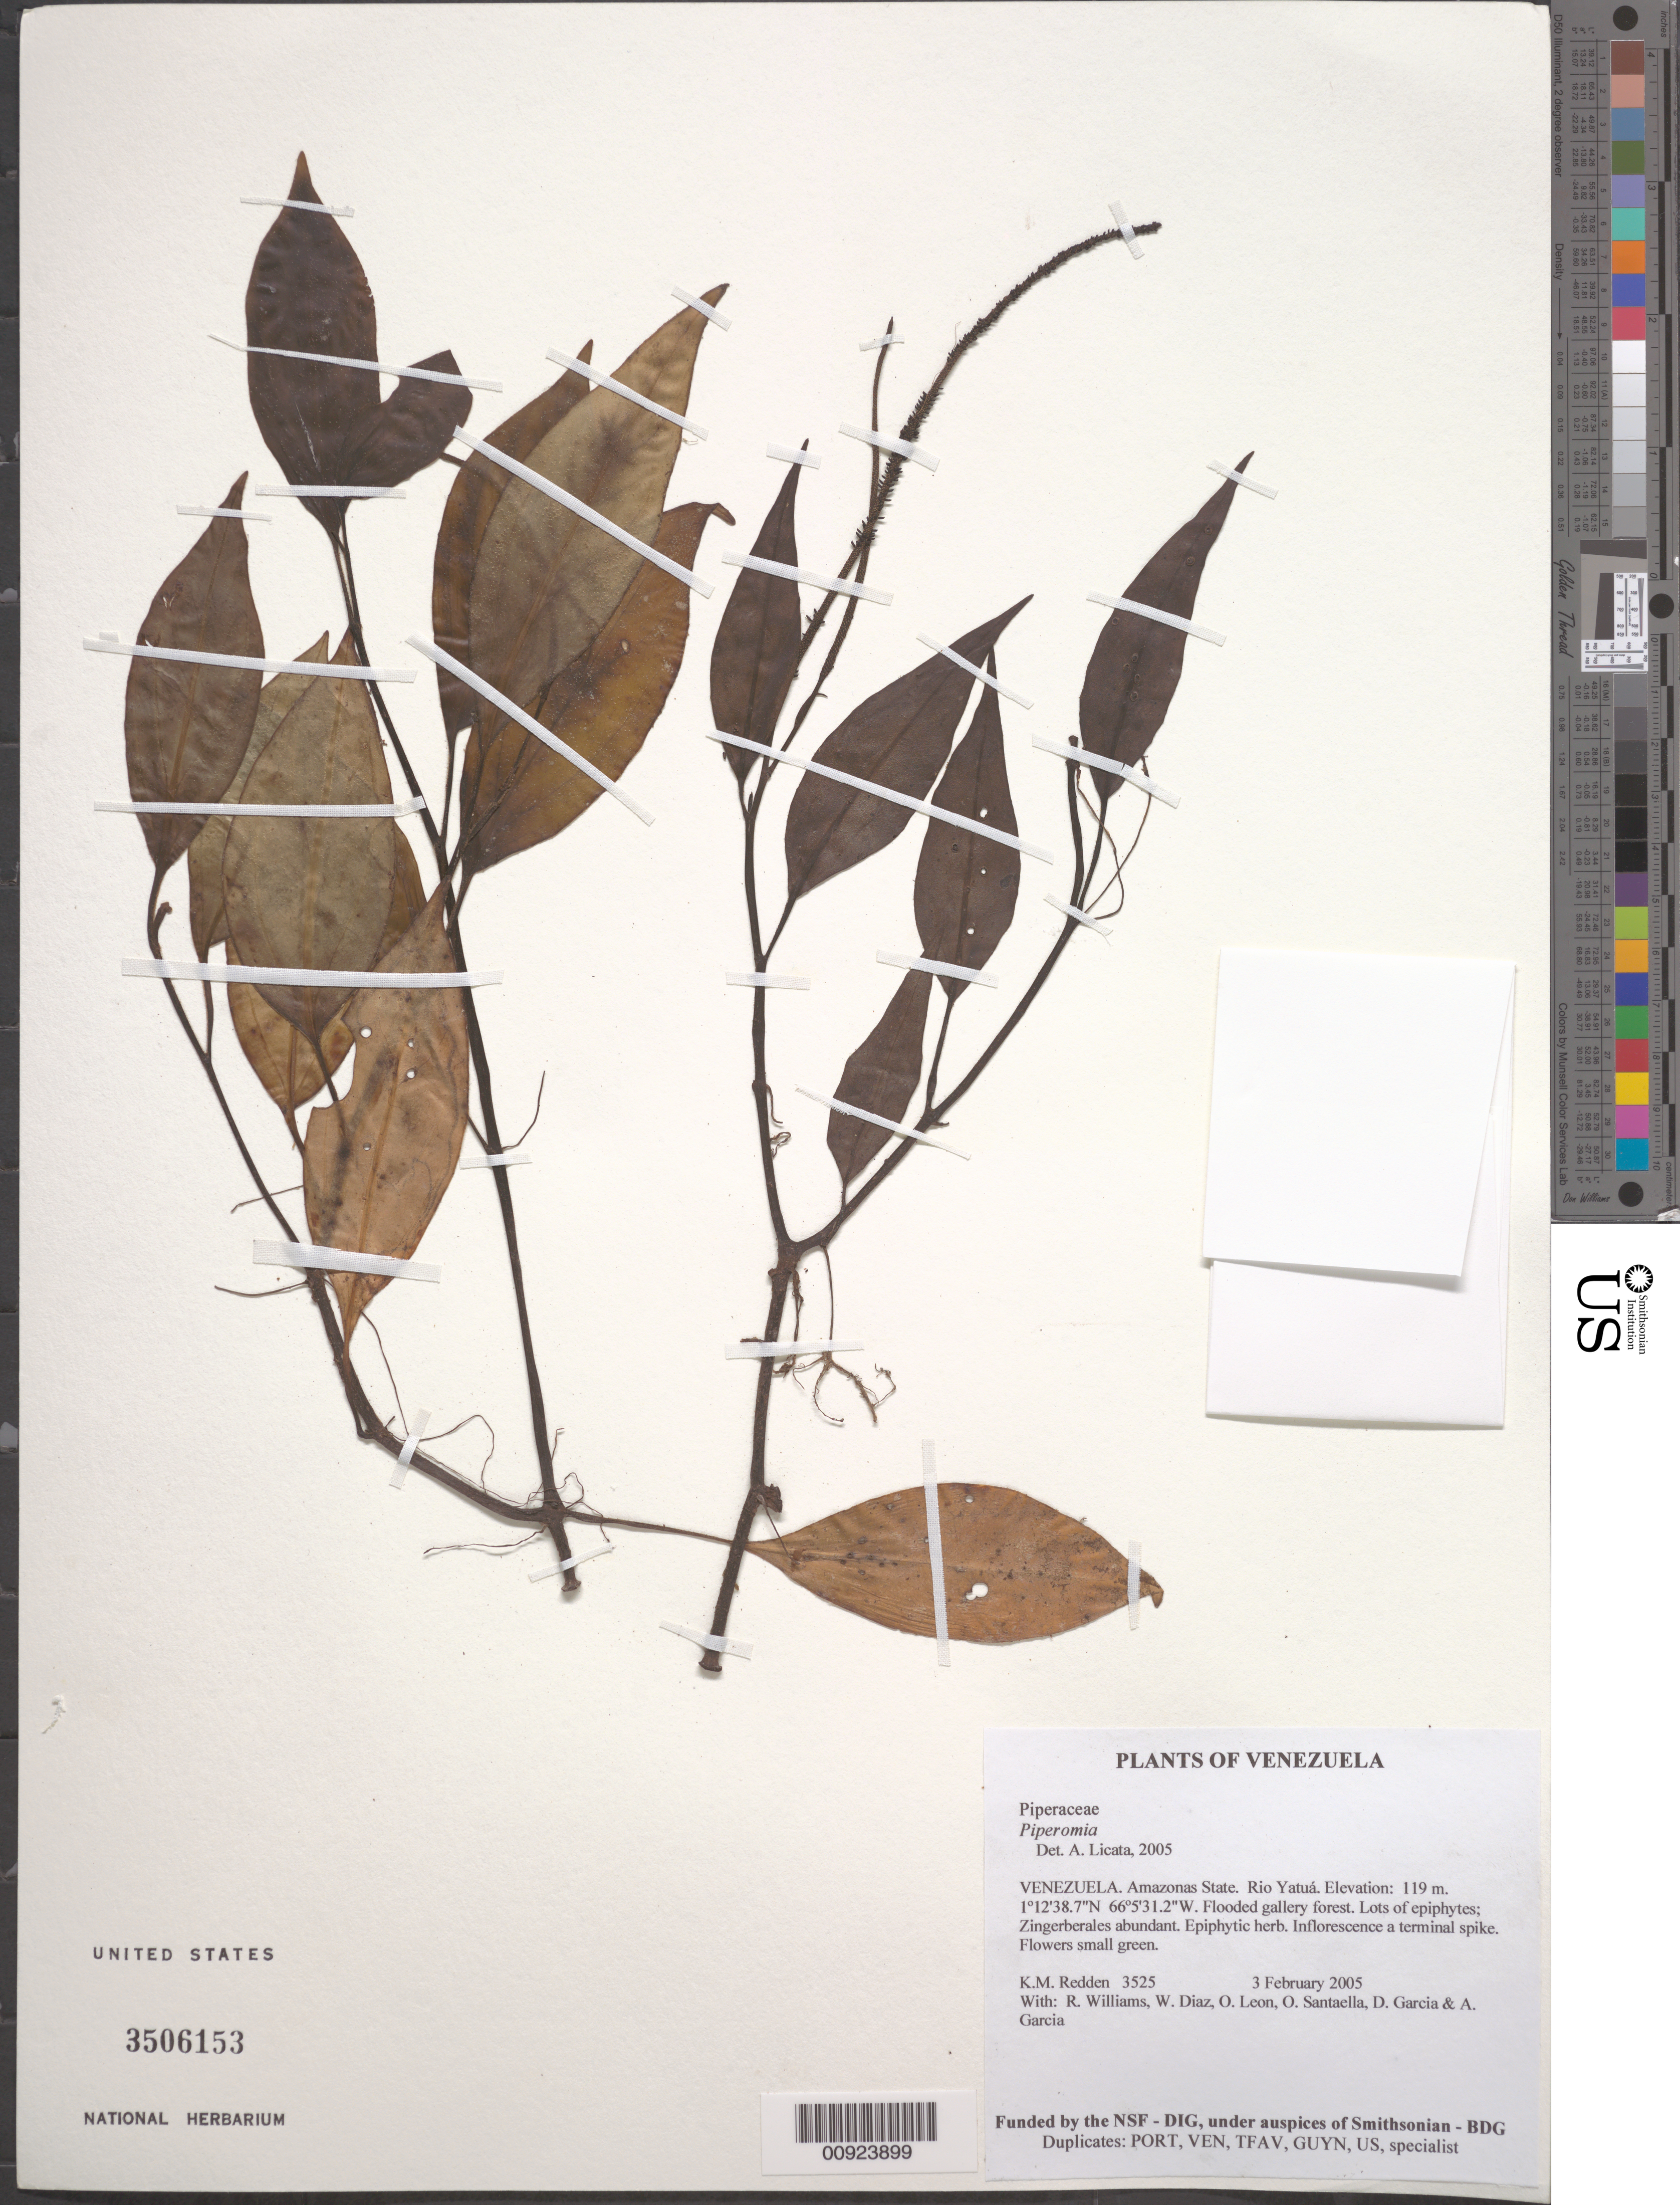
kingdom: Plantae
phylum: Tracheophyta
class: Magnoliopsida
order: Piperales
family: Piperaceae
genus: Peperomia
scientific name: Peperomia sp.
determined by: Licata, A., (PORT), Univ. Nac. Exp. de los Llanos Ezequiel Zamora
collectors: K. M. Redden, R. Williams, W. Díaz P., O. León, O. Santaella, D. Garcia & A. Garcia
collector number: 3525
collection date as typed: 3 February 2005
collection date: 2005-02-03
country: Venezuela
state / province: Amazonas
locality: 15 - Rio Yatuá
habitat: Flooded gallery forest. Lots of epiphytes; Zingerberales abundant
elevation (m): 119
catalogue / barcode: US 3506153